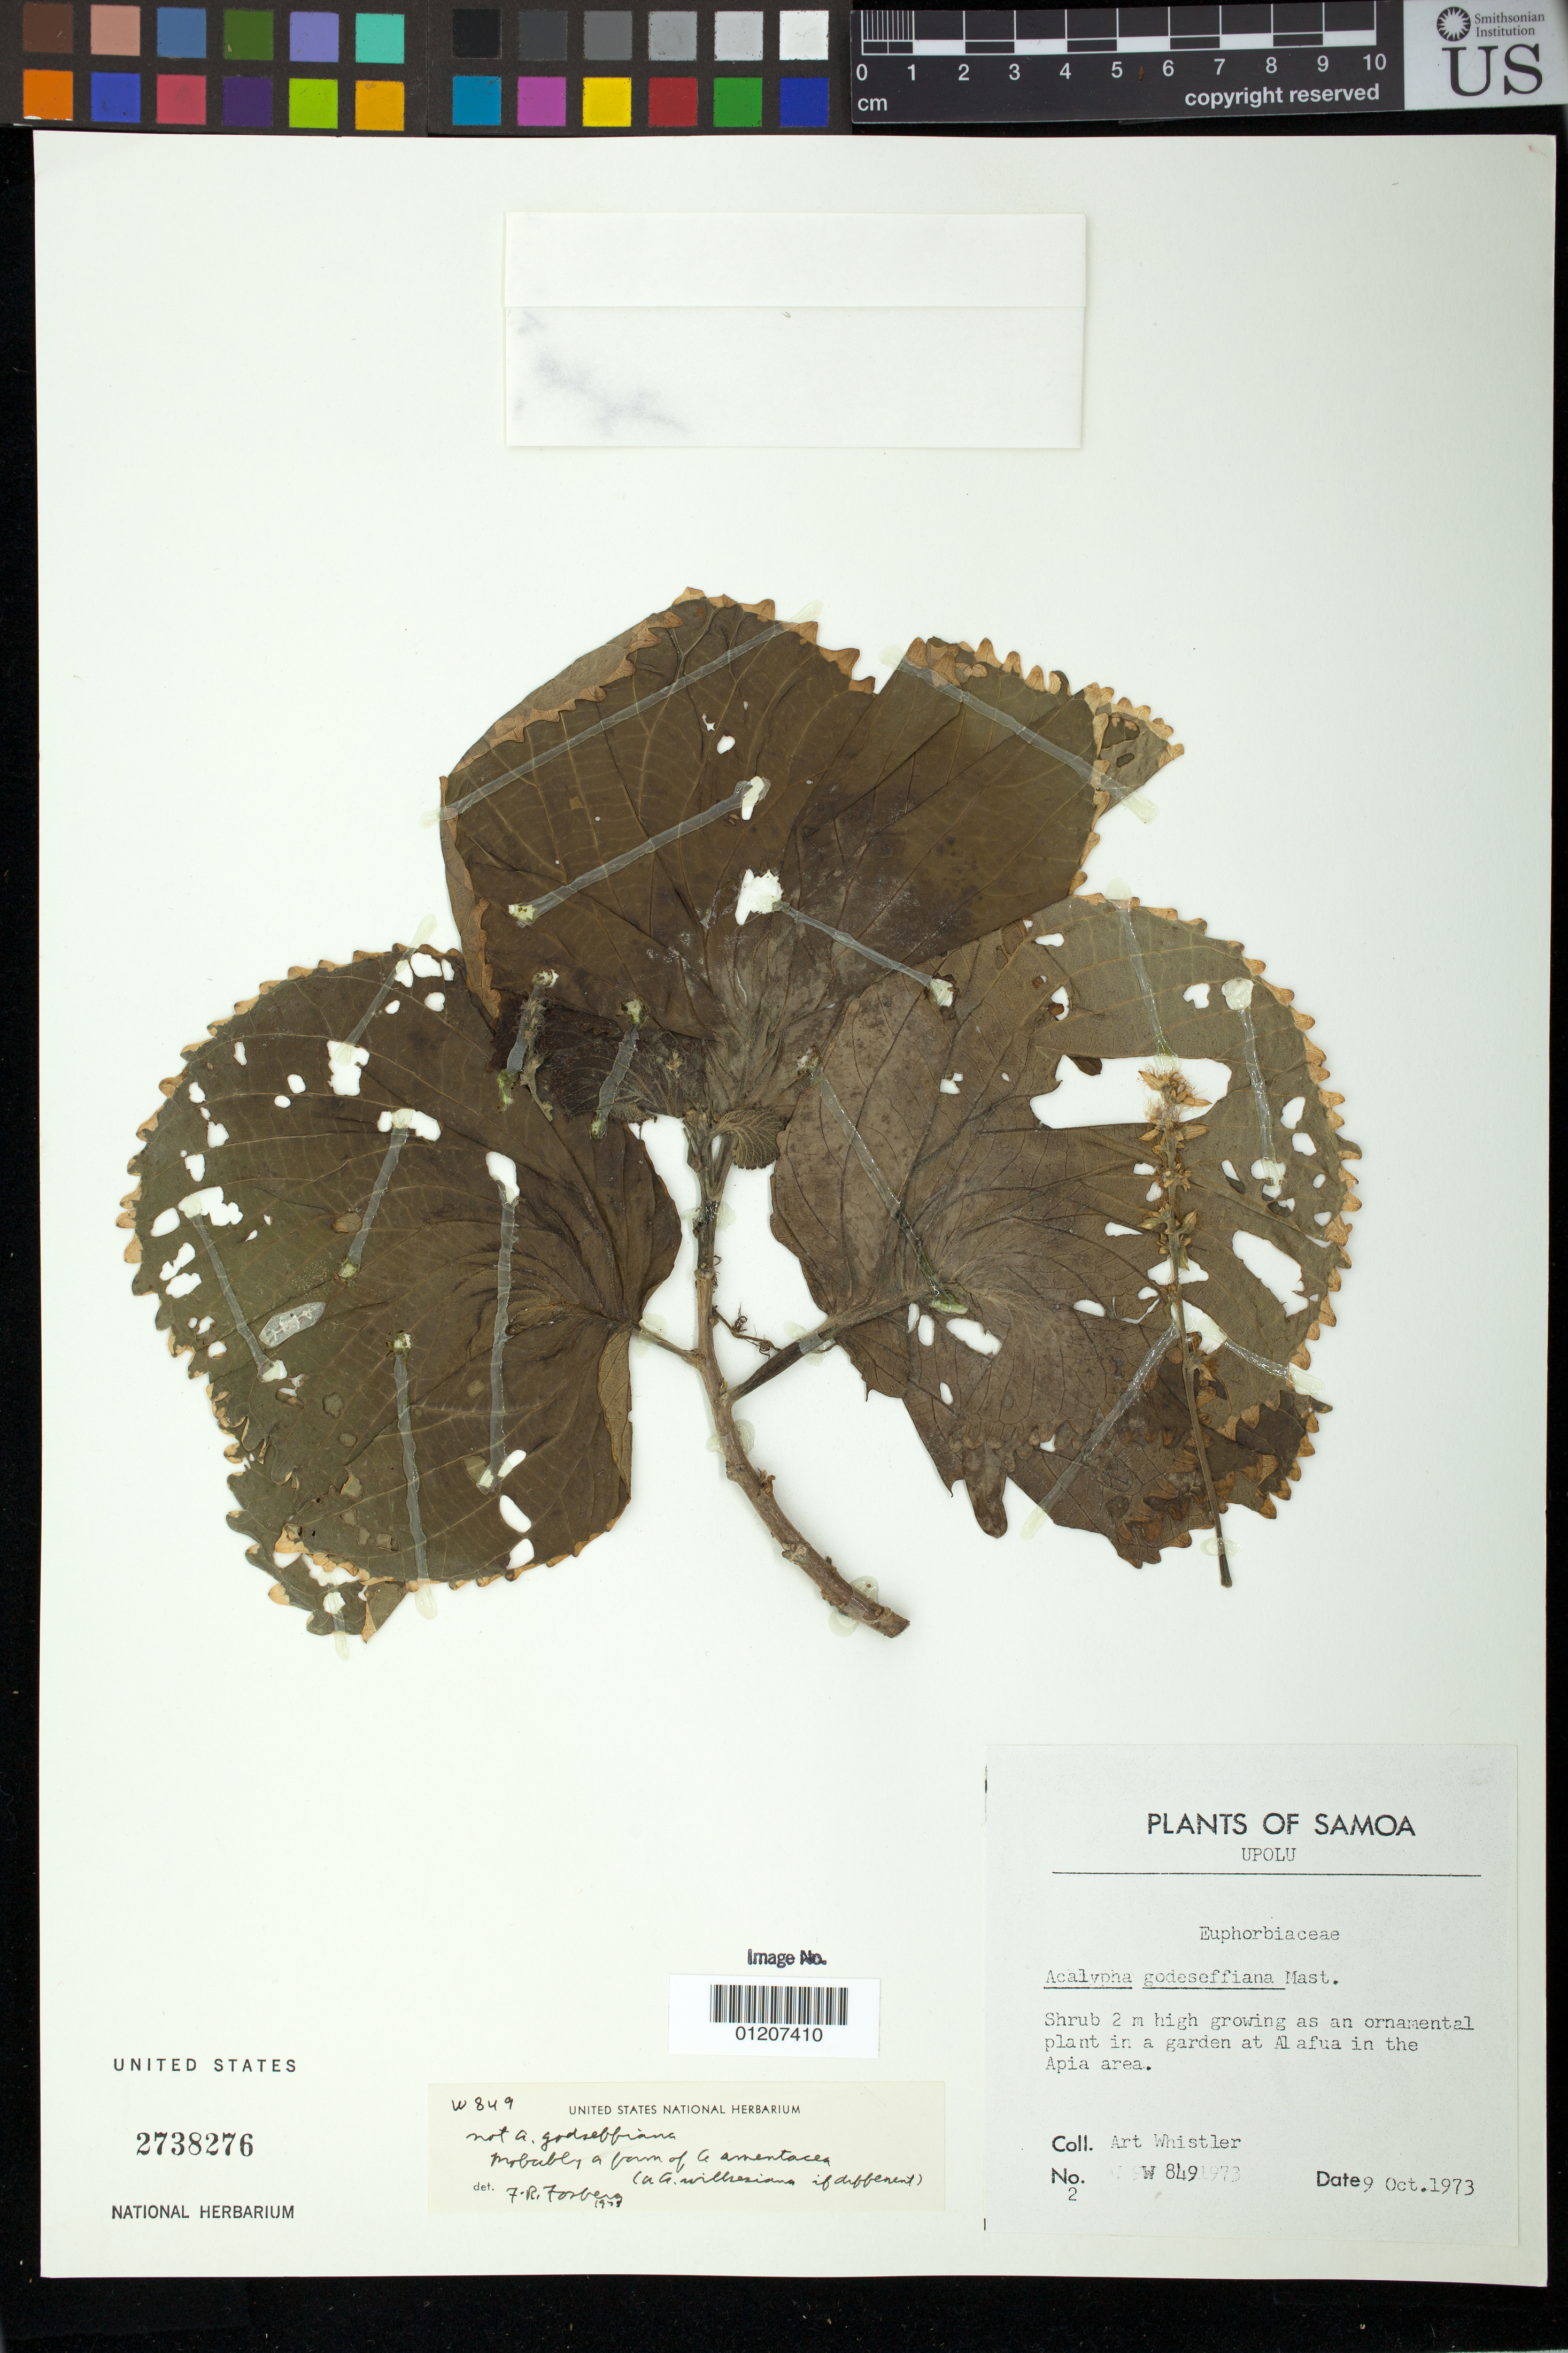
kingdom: Plantae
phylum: Tracheophyta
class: Magnoliopsida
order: Malpighiales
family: Euphorbiaceae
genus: Acalypha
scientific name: Acalypha amentacea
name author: Roxb.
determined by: Fosberg, F. R.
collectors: A. Whistler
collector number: W849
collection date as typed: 09 Oct 1973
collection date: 1973-10-09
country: Samoa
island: Upolu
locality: at Alafua in the Apia area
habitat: In garden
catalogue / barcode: US 2738276